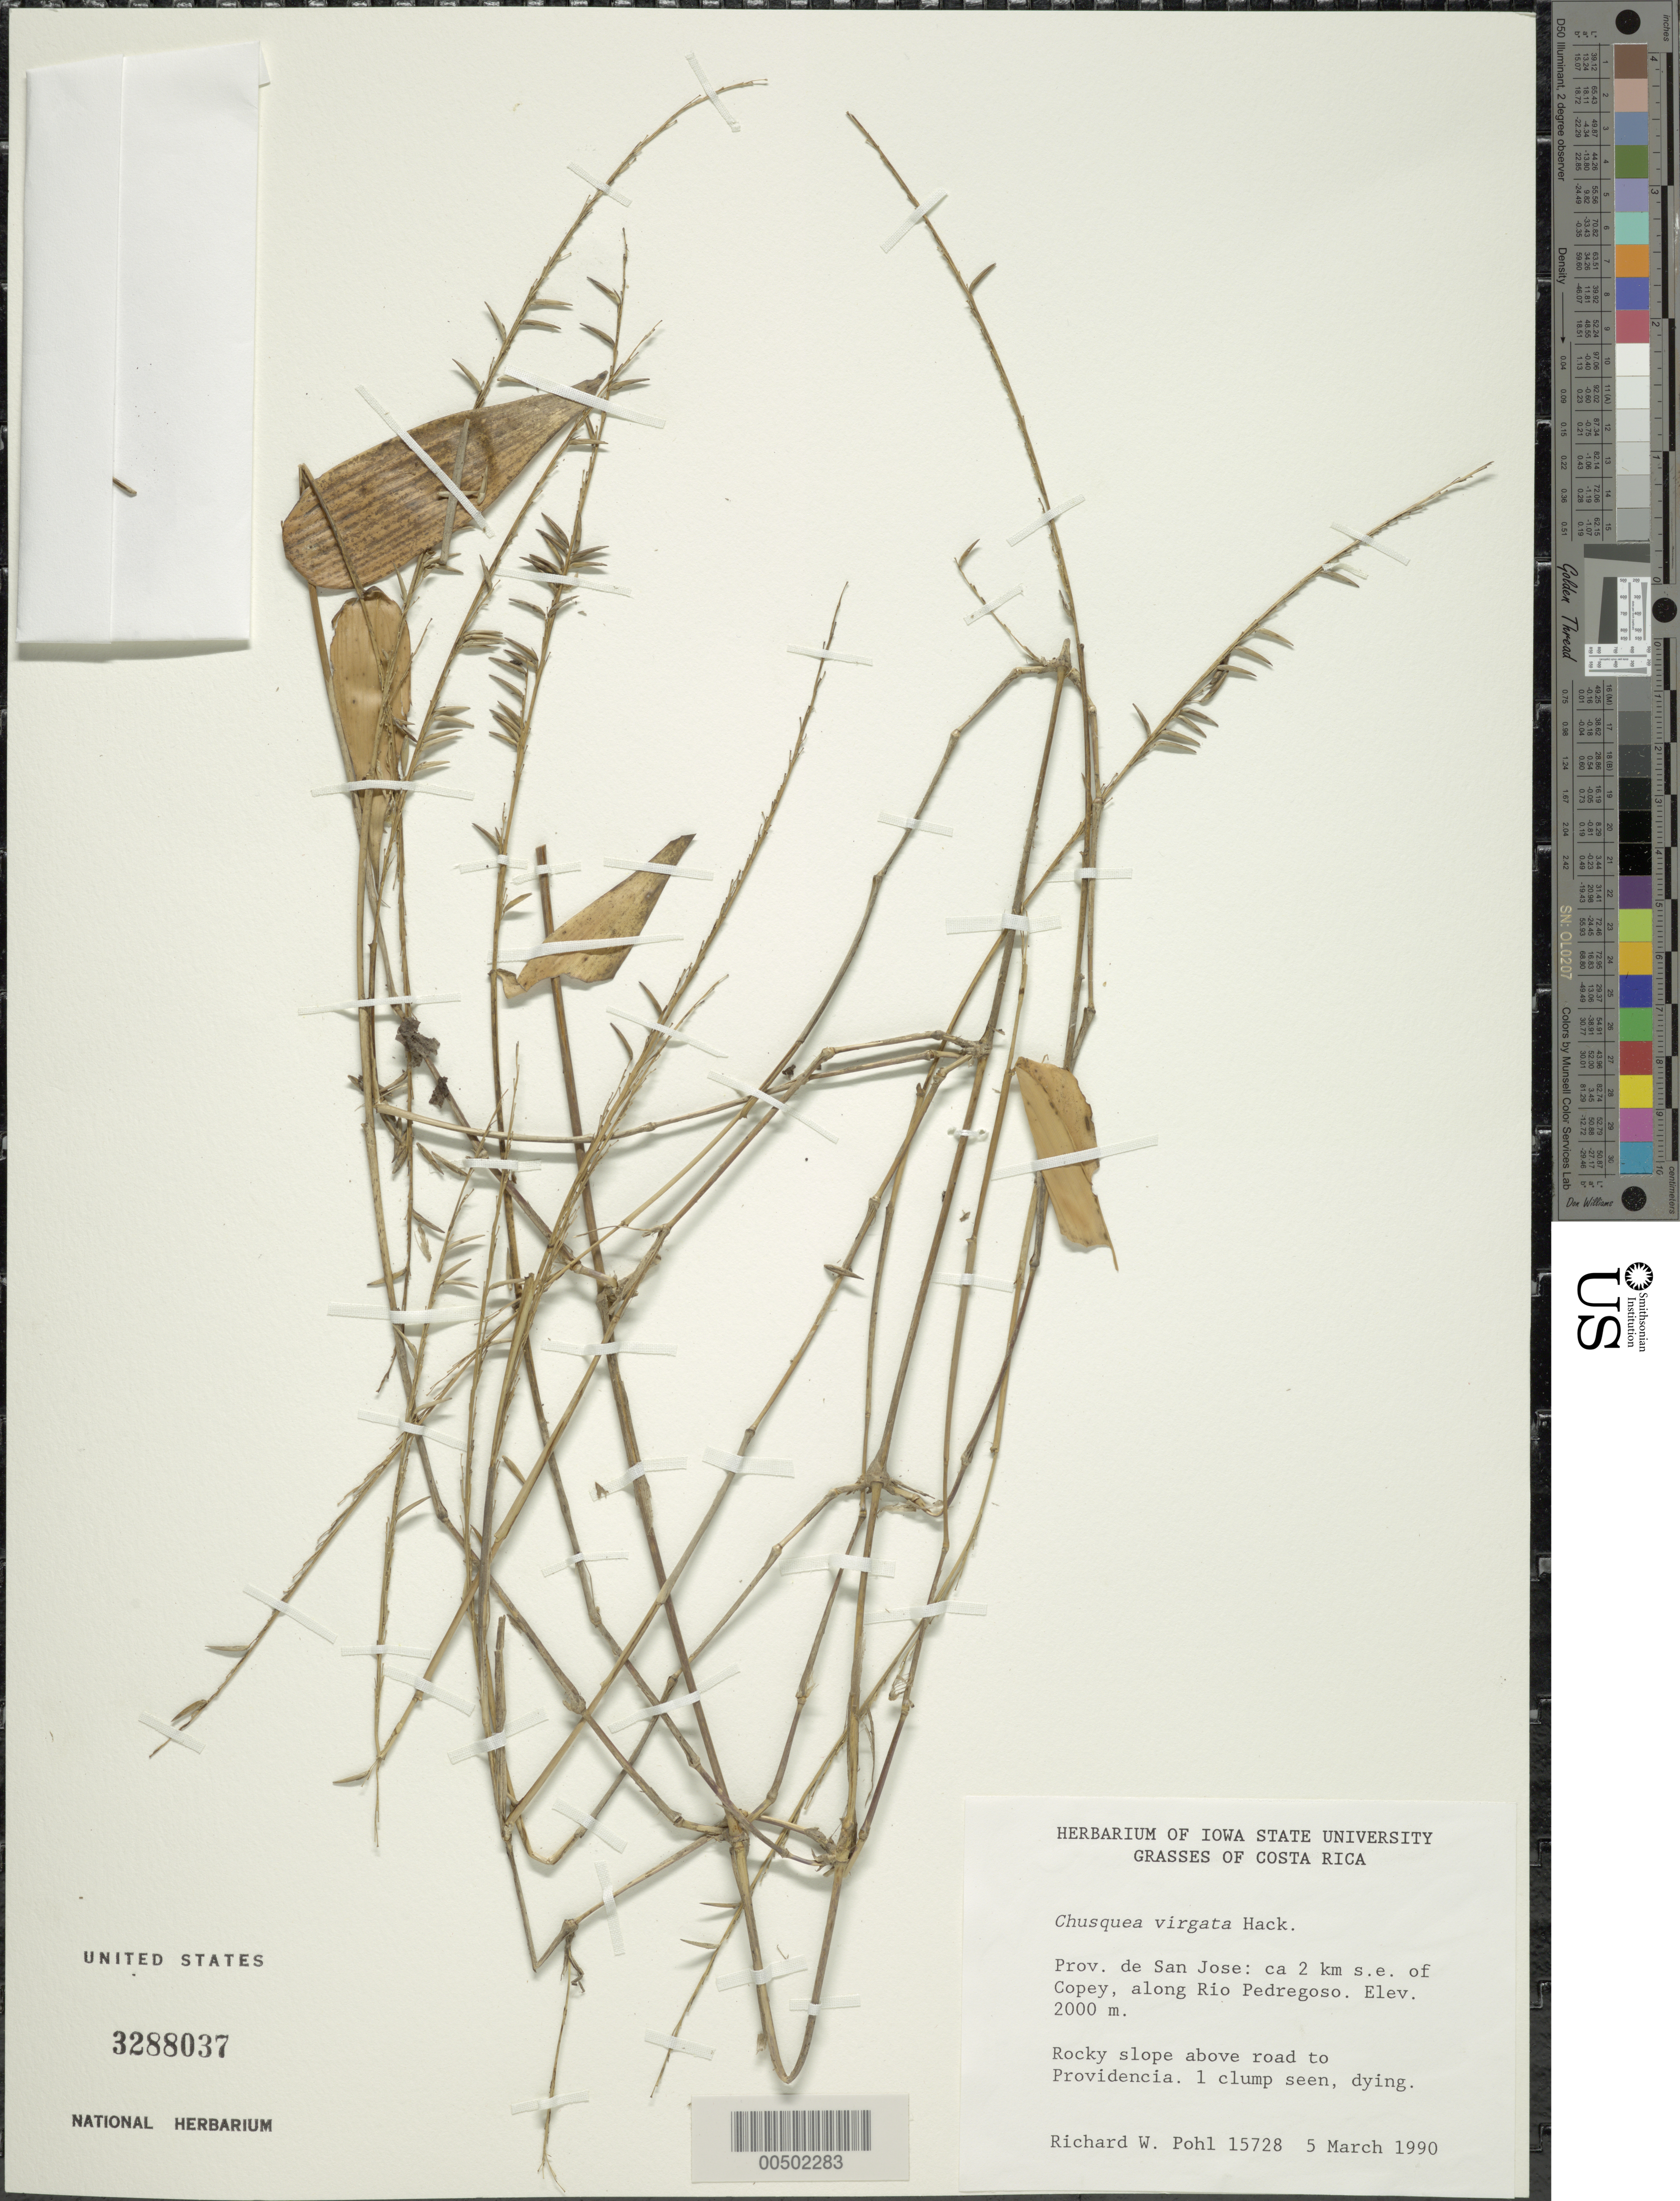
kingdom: Plantae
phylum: Tracheophyta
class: Liliopsida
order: Poales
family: Poaceae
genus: Chusquea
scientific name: Chusquea virgata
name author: Hack.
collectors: R. W. Pohl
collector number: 15728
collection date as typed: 05 Mar 1990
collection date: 1990-03-05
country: Costa Rica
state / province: San José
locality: Ca 2 km se of copey, along rio pedregoso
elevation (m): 2000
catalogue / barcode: US 3288037